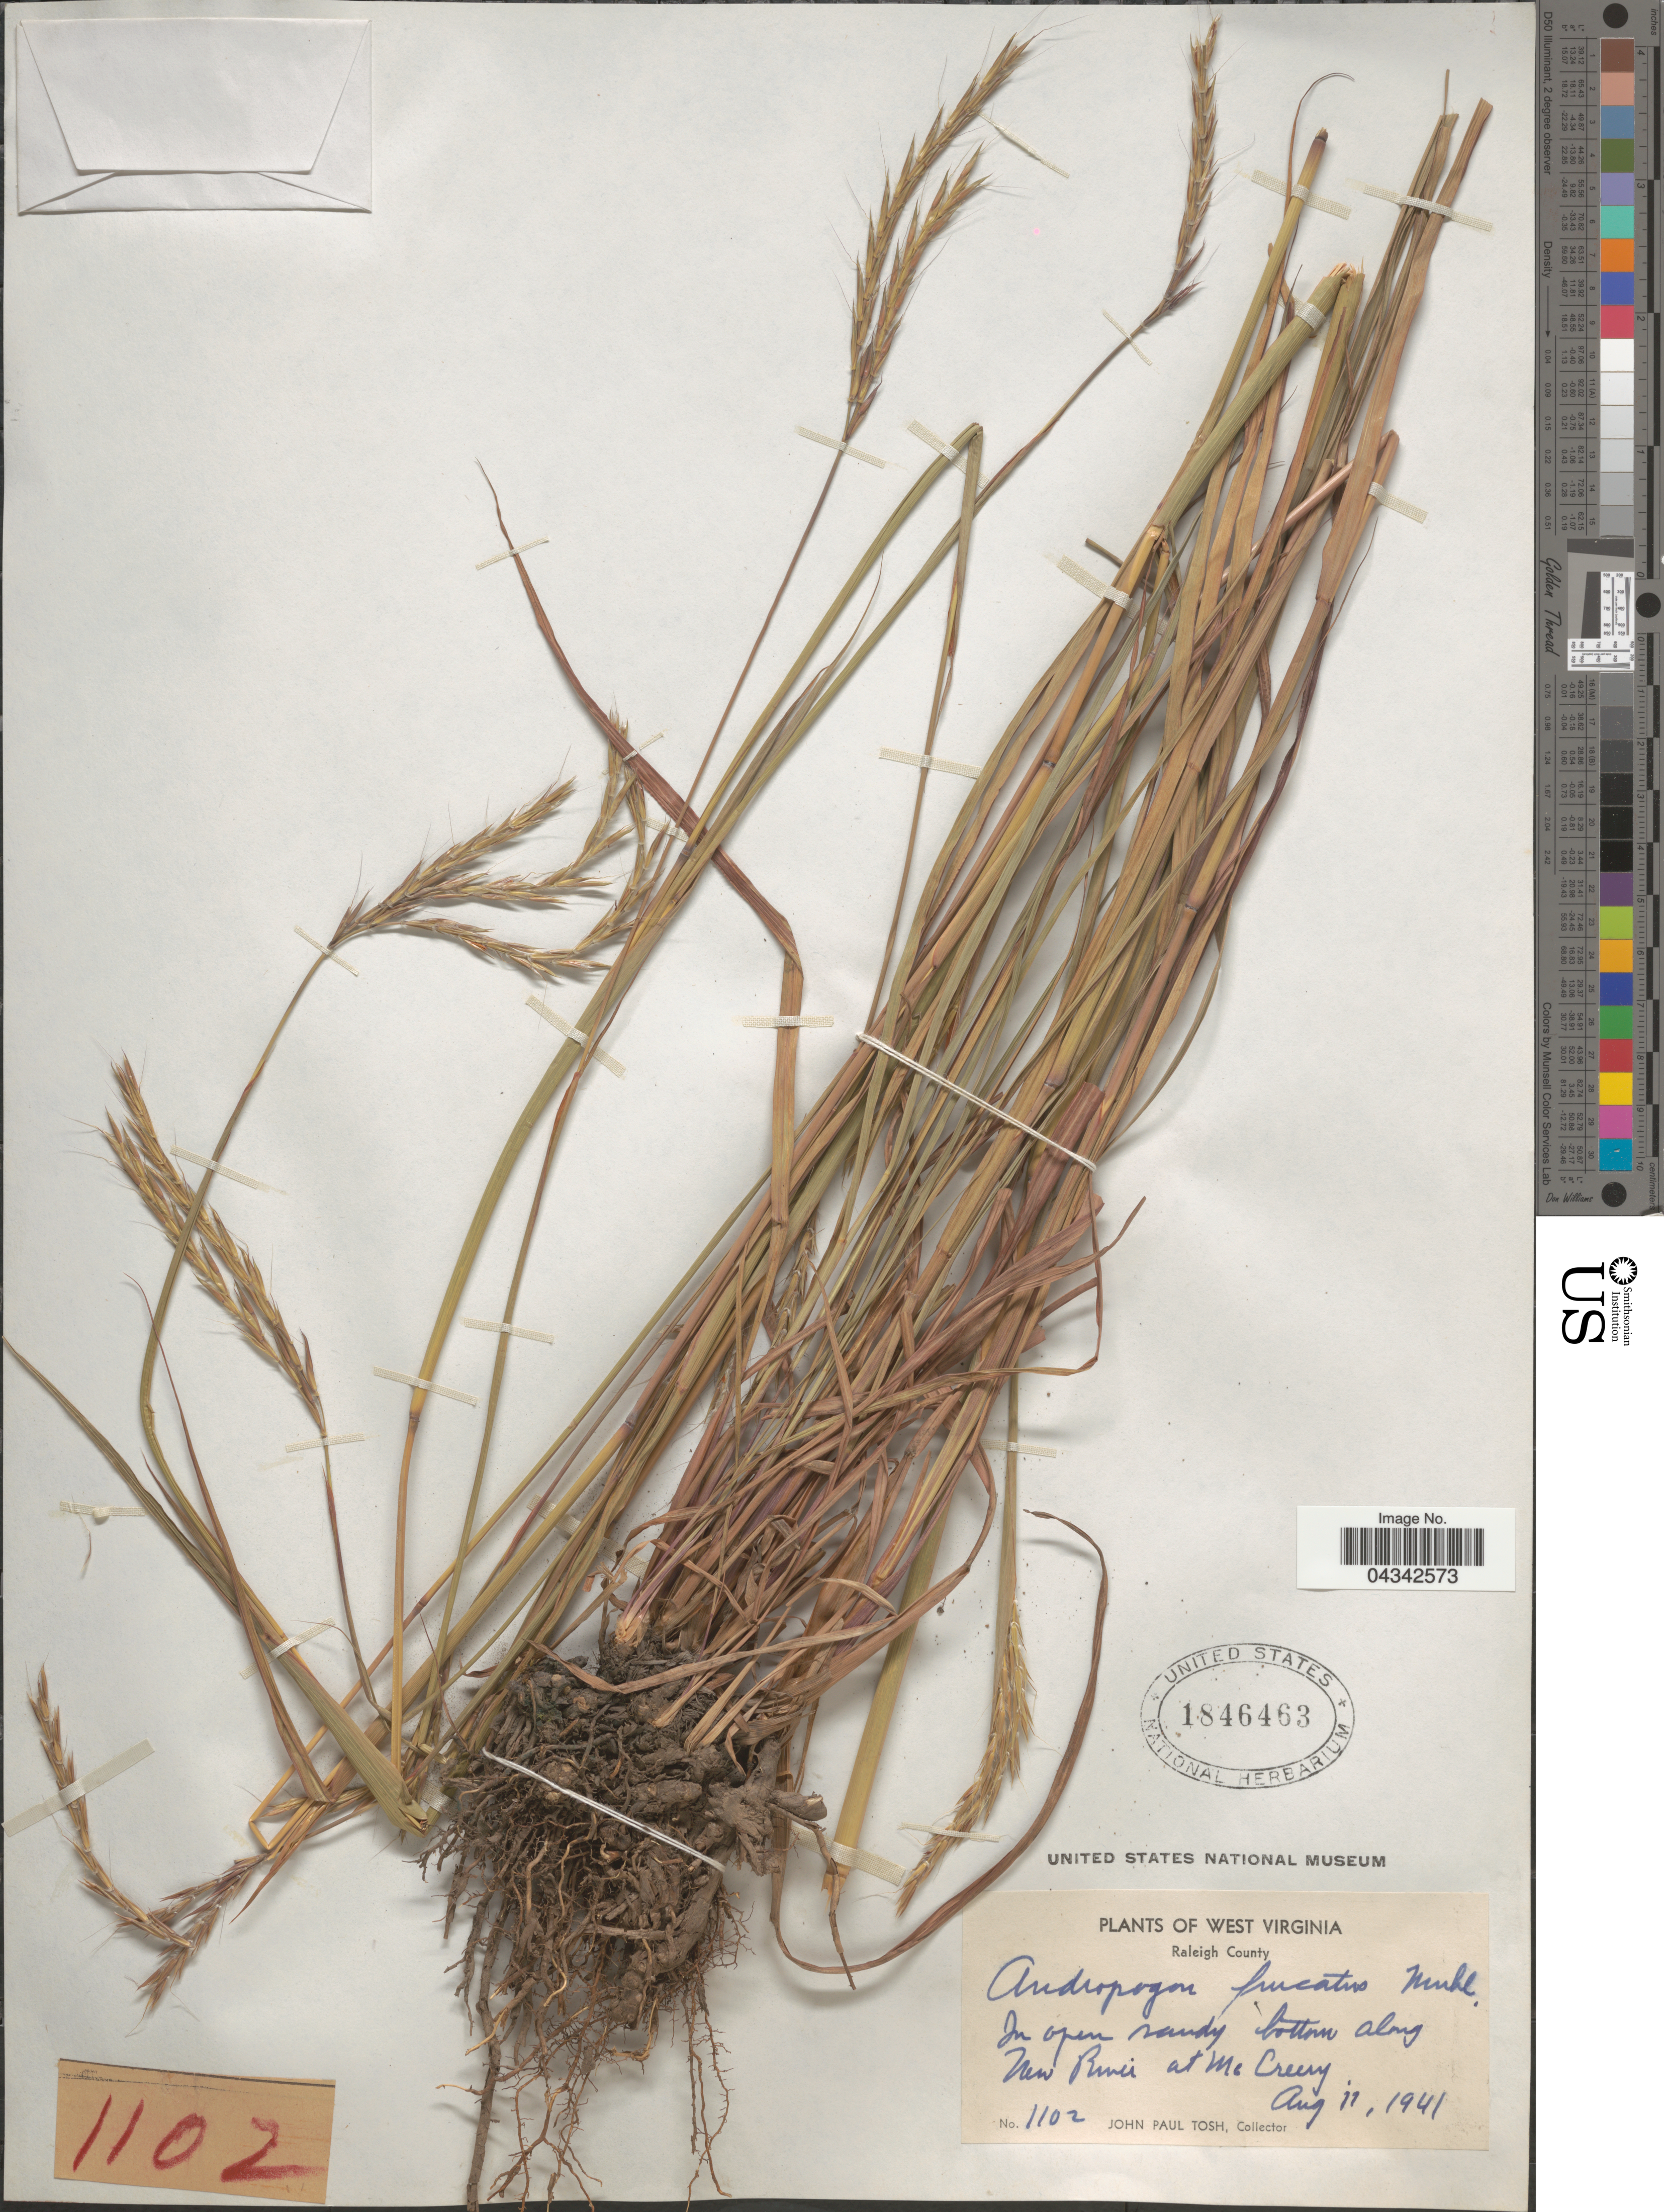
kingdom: Plantae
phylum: Tracheophyta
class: Liliopsida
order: Poales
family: Poaceae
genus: Andropogon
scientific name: Andropogon gerardii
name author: Vitman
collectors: J. Tosh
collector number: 1102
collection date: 1941-08-11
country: United States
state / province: West Virginia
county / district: Raleigh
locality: Raleigh County. In open sandy vottom along New River at Mc Creery.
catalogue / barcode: US 1846463